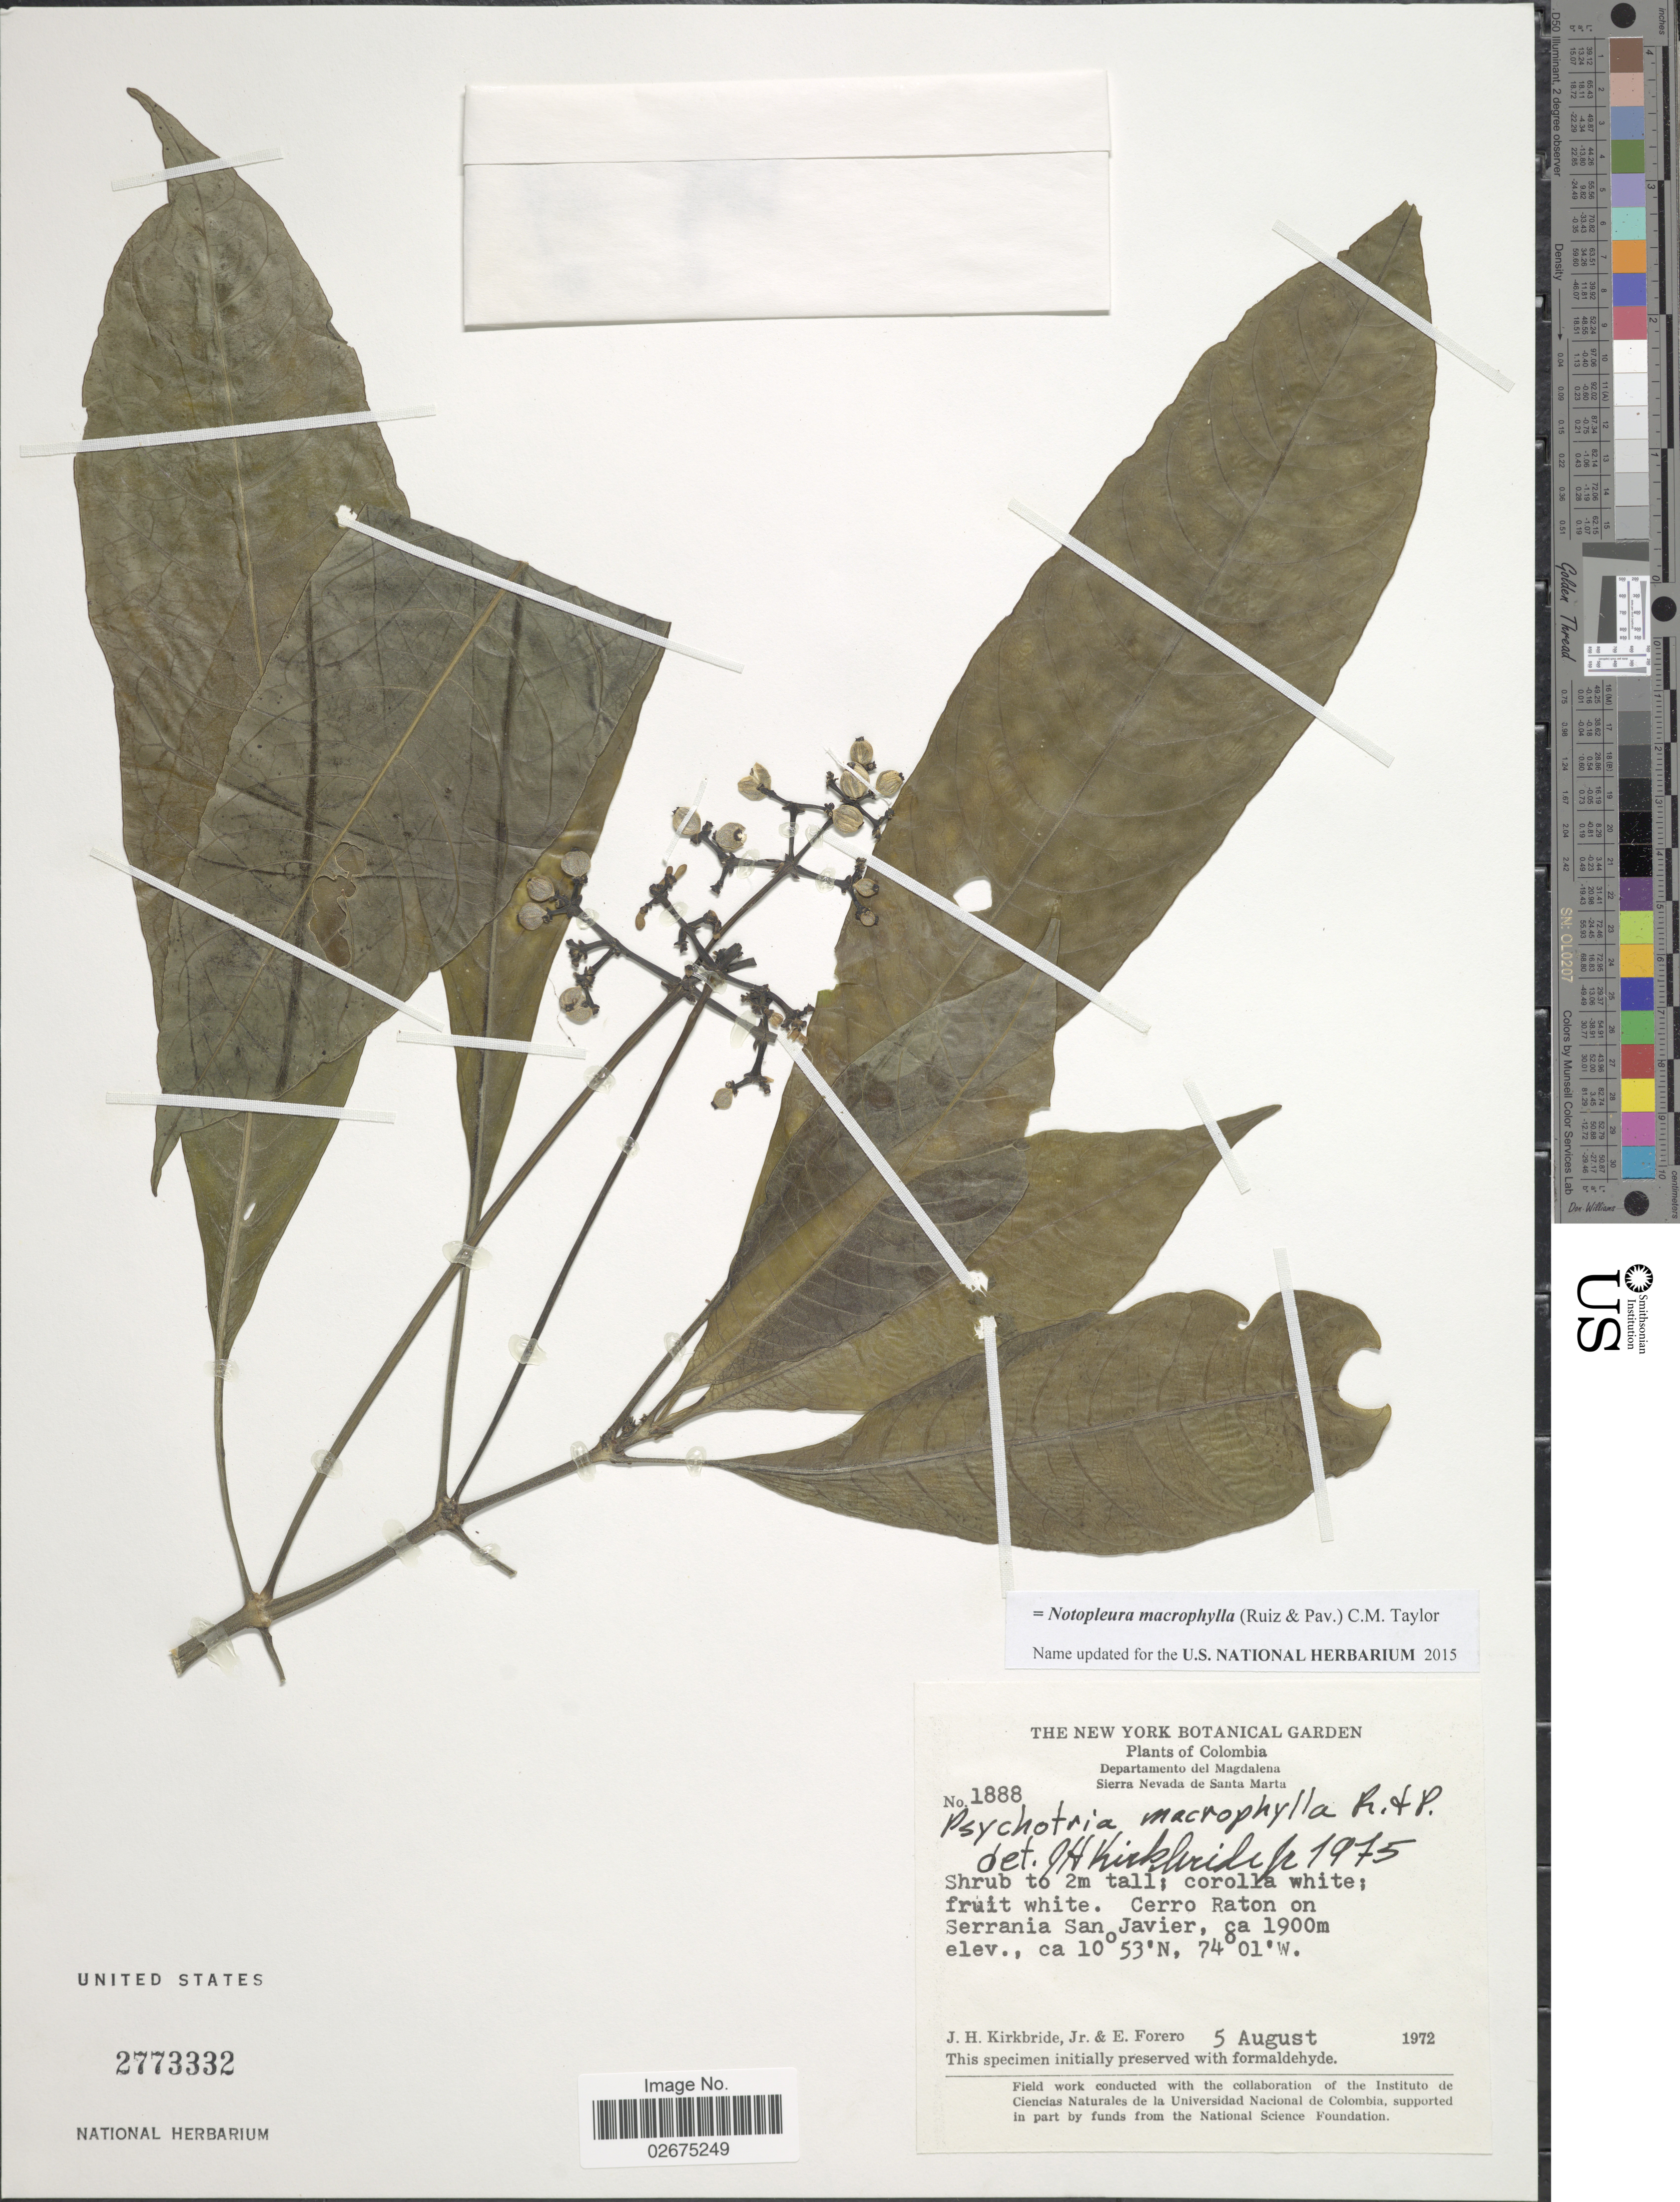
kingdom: Plantae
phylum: Tracheophyta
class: Magnoliopsida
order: Gentianales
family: Rubiaceae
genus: Notopleura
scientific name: Notopleura macrophylla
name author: (Ruiz & Pav.) C.M. Taylor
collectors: J. H. Kirkbride & E. Forero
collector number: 1888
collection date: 1972-08-05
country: Colombia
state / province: Magdalena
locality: Departamento del Magdalena, Sierra Nevada de Santa Maria. Cerro raton on Serrania San Javier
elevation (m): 1900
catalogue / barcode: US 2773332